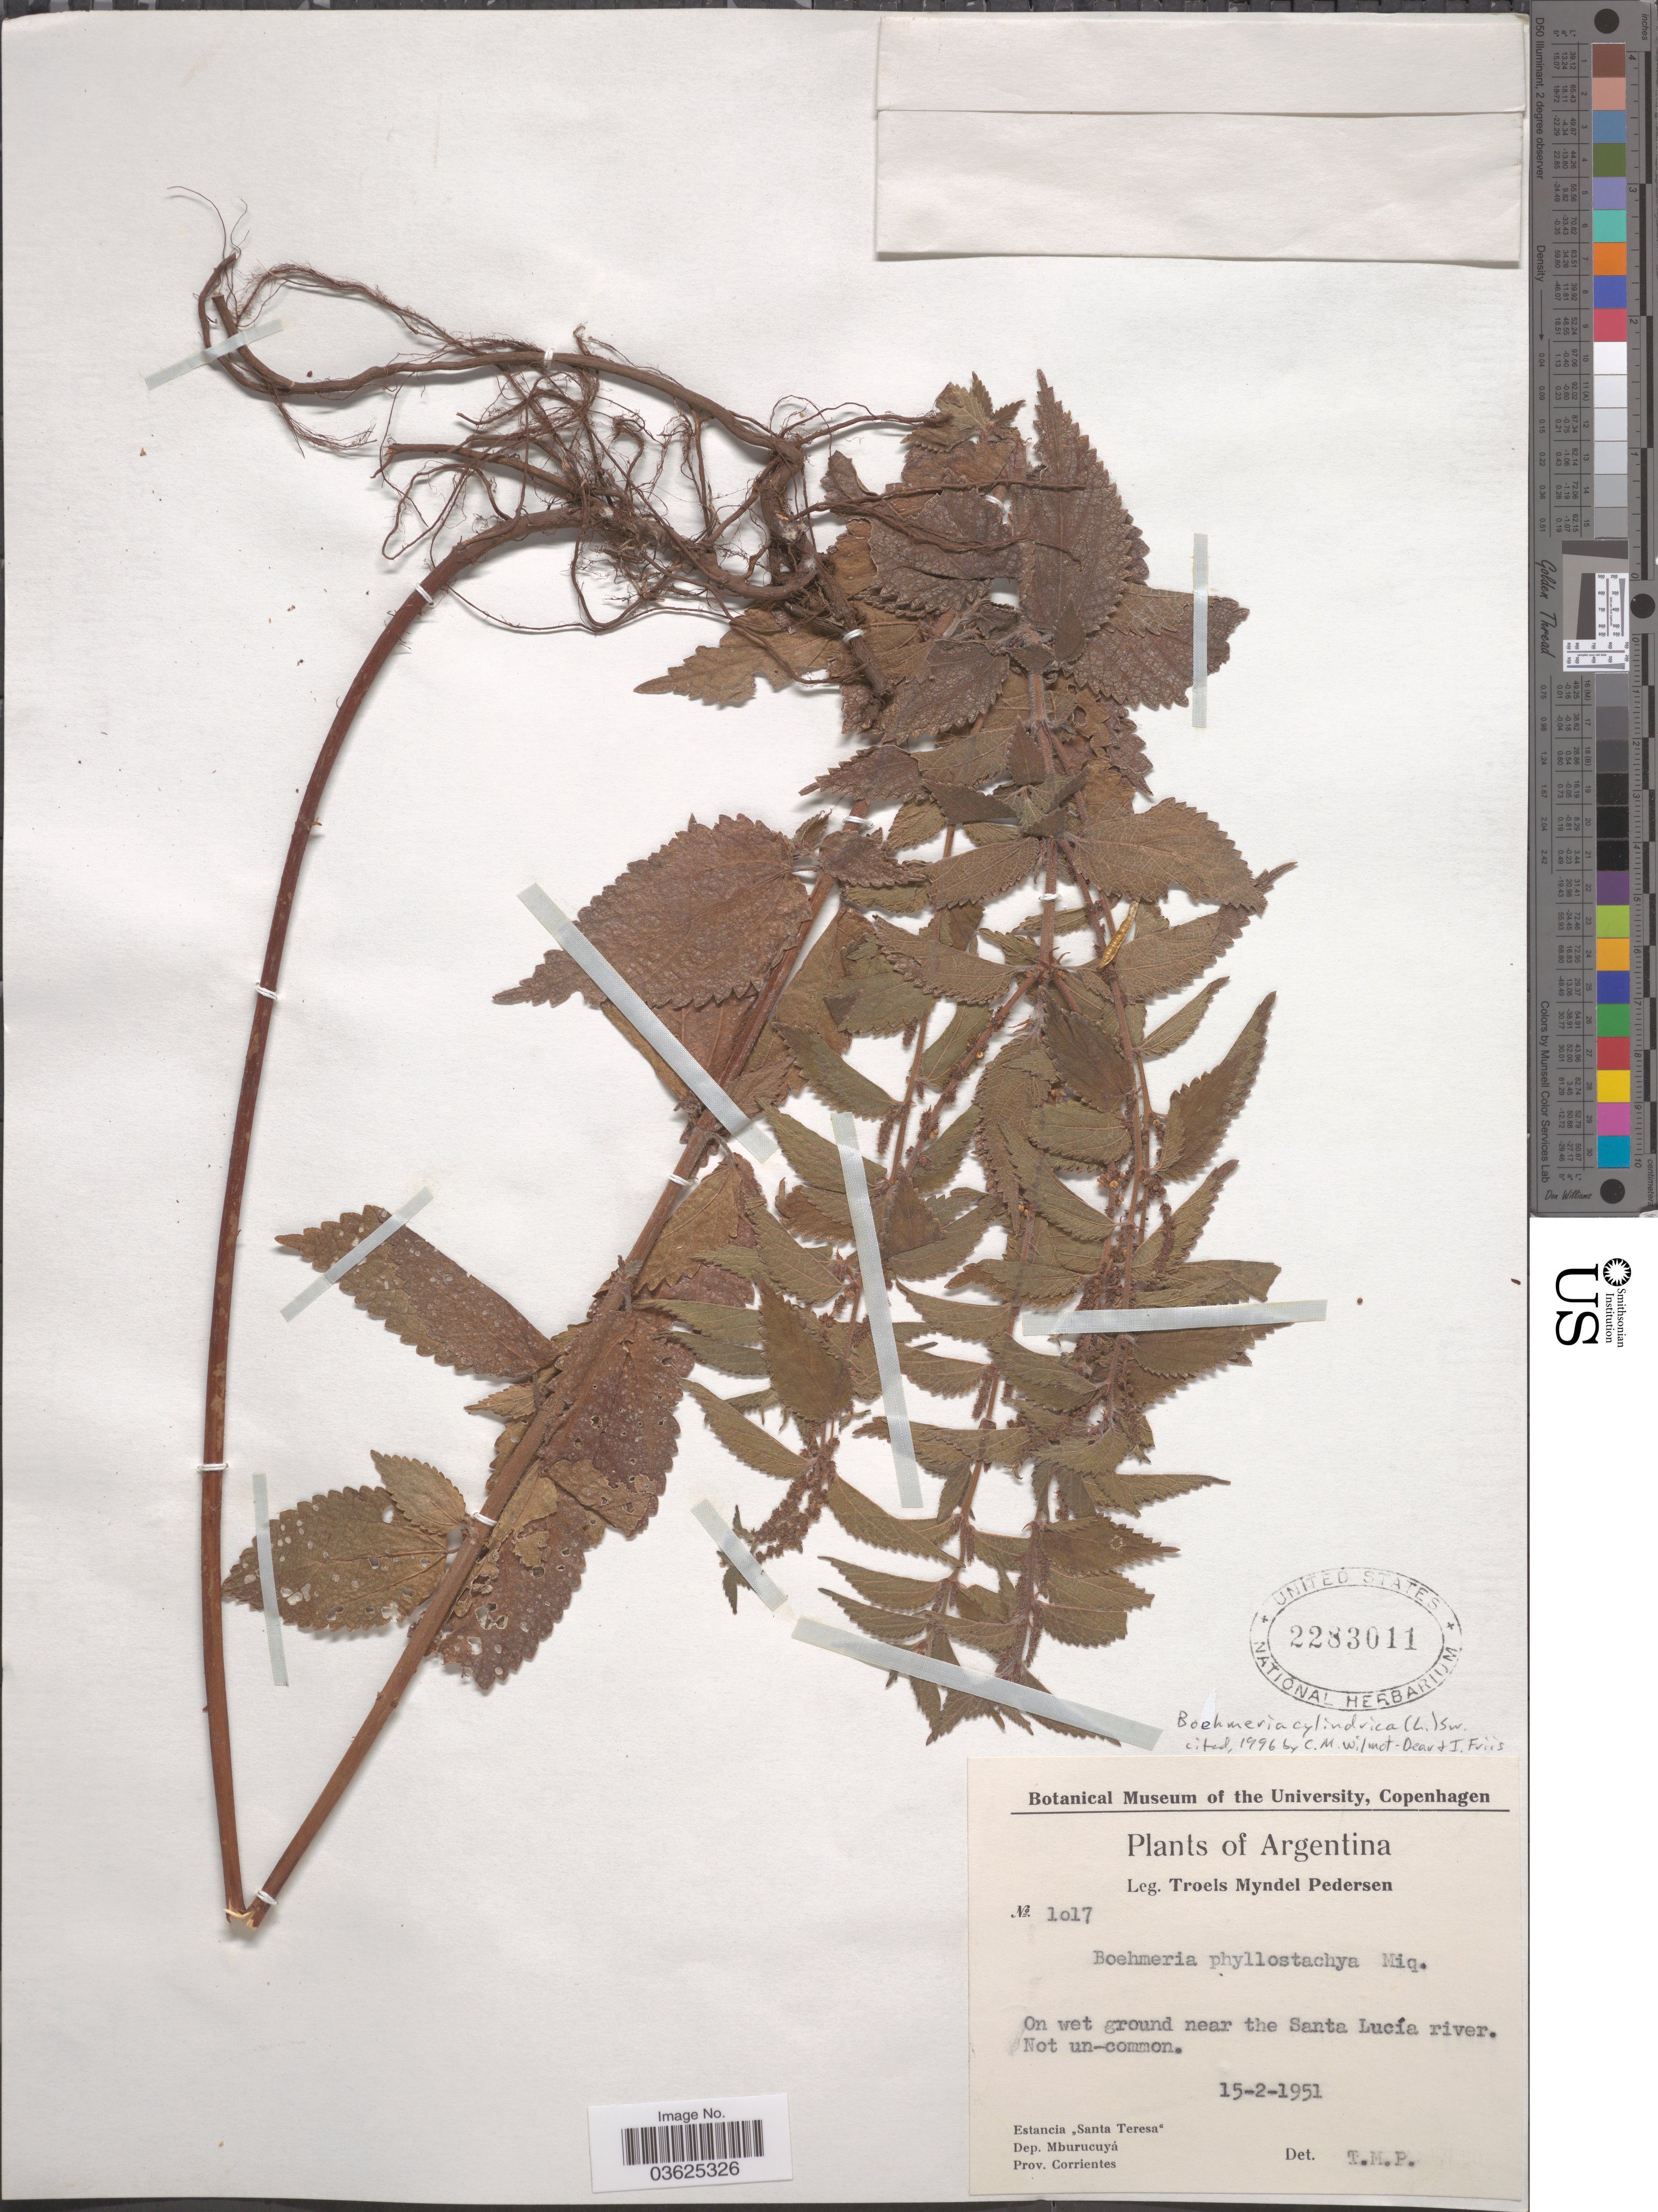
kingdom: Plantae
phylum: Tracheophyta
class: Magnoliopsida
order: Rosales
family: Urticaceae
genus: Boehmeria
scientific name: Boehmeria cylindrica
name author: (L.) Sw.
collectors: T. Pederson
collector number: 1017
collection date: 1951-02-15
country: Argentina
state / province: Corrientes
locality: Near the Santa Lucía river. Estancia "Santa Teresa". Dep. Mburucuyá.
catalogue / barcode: US 2283011